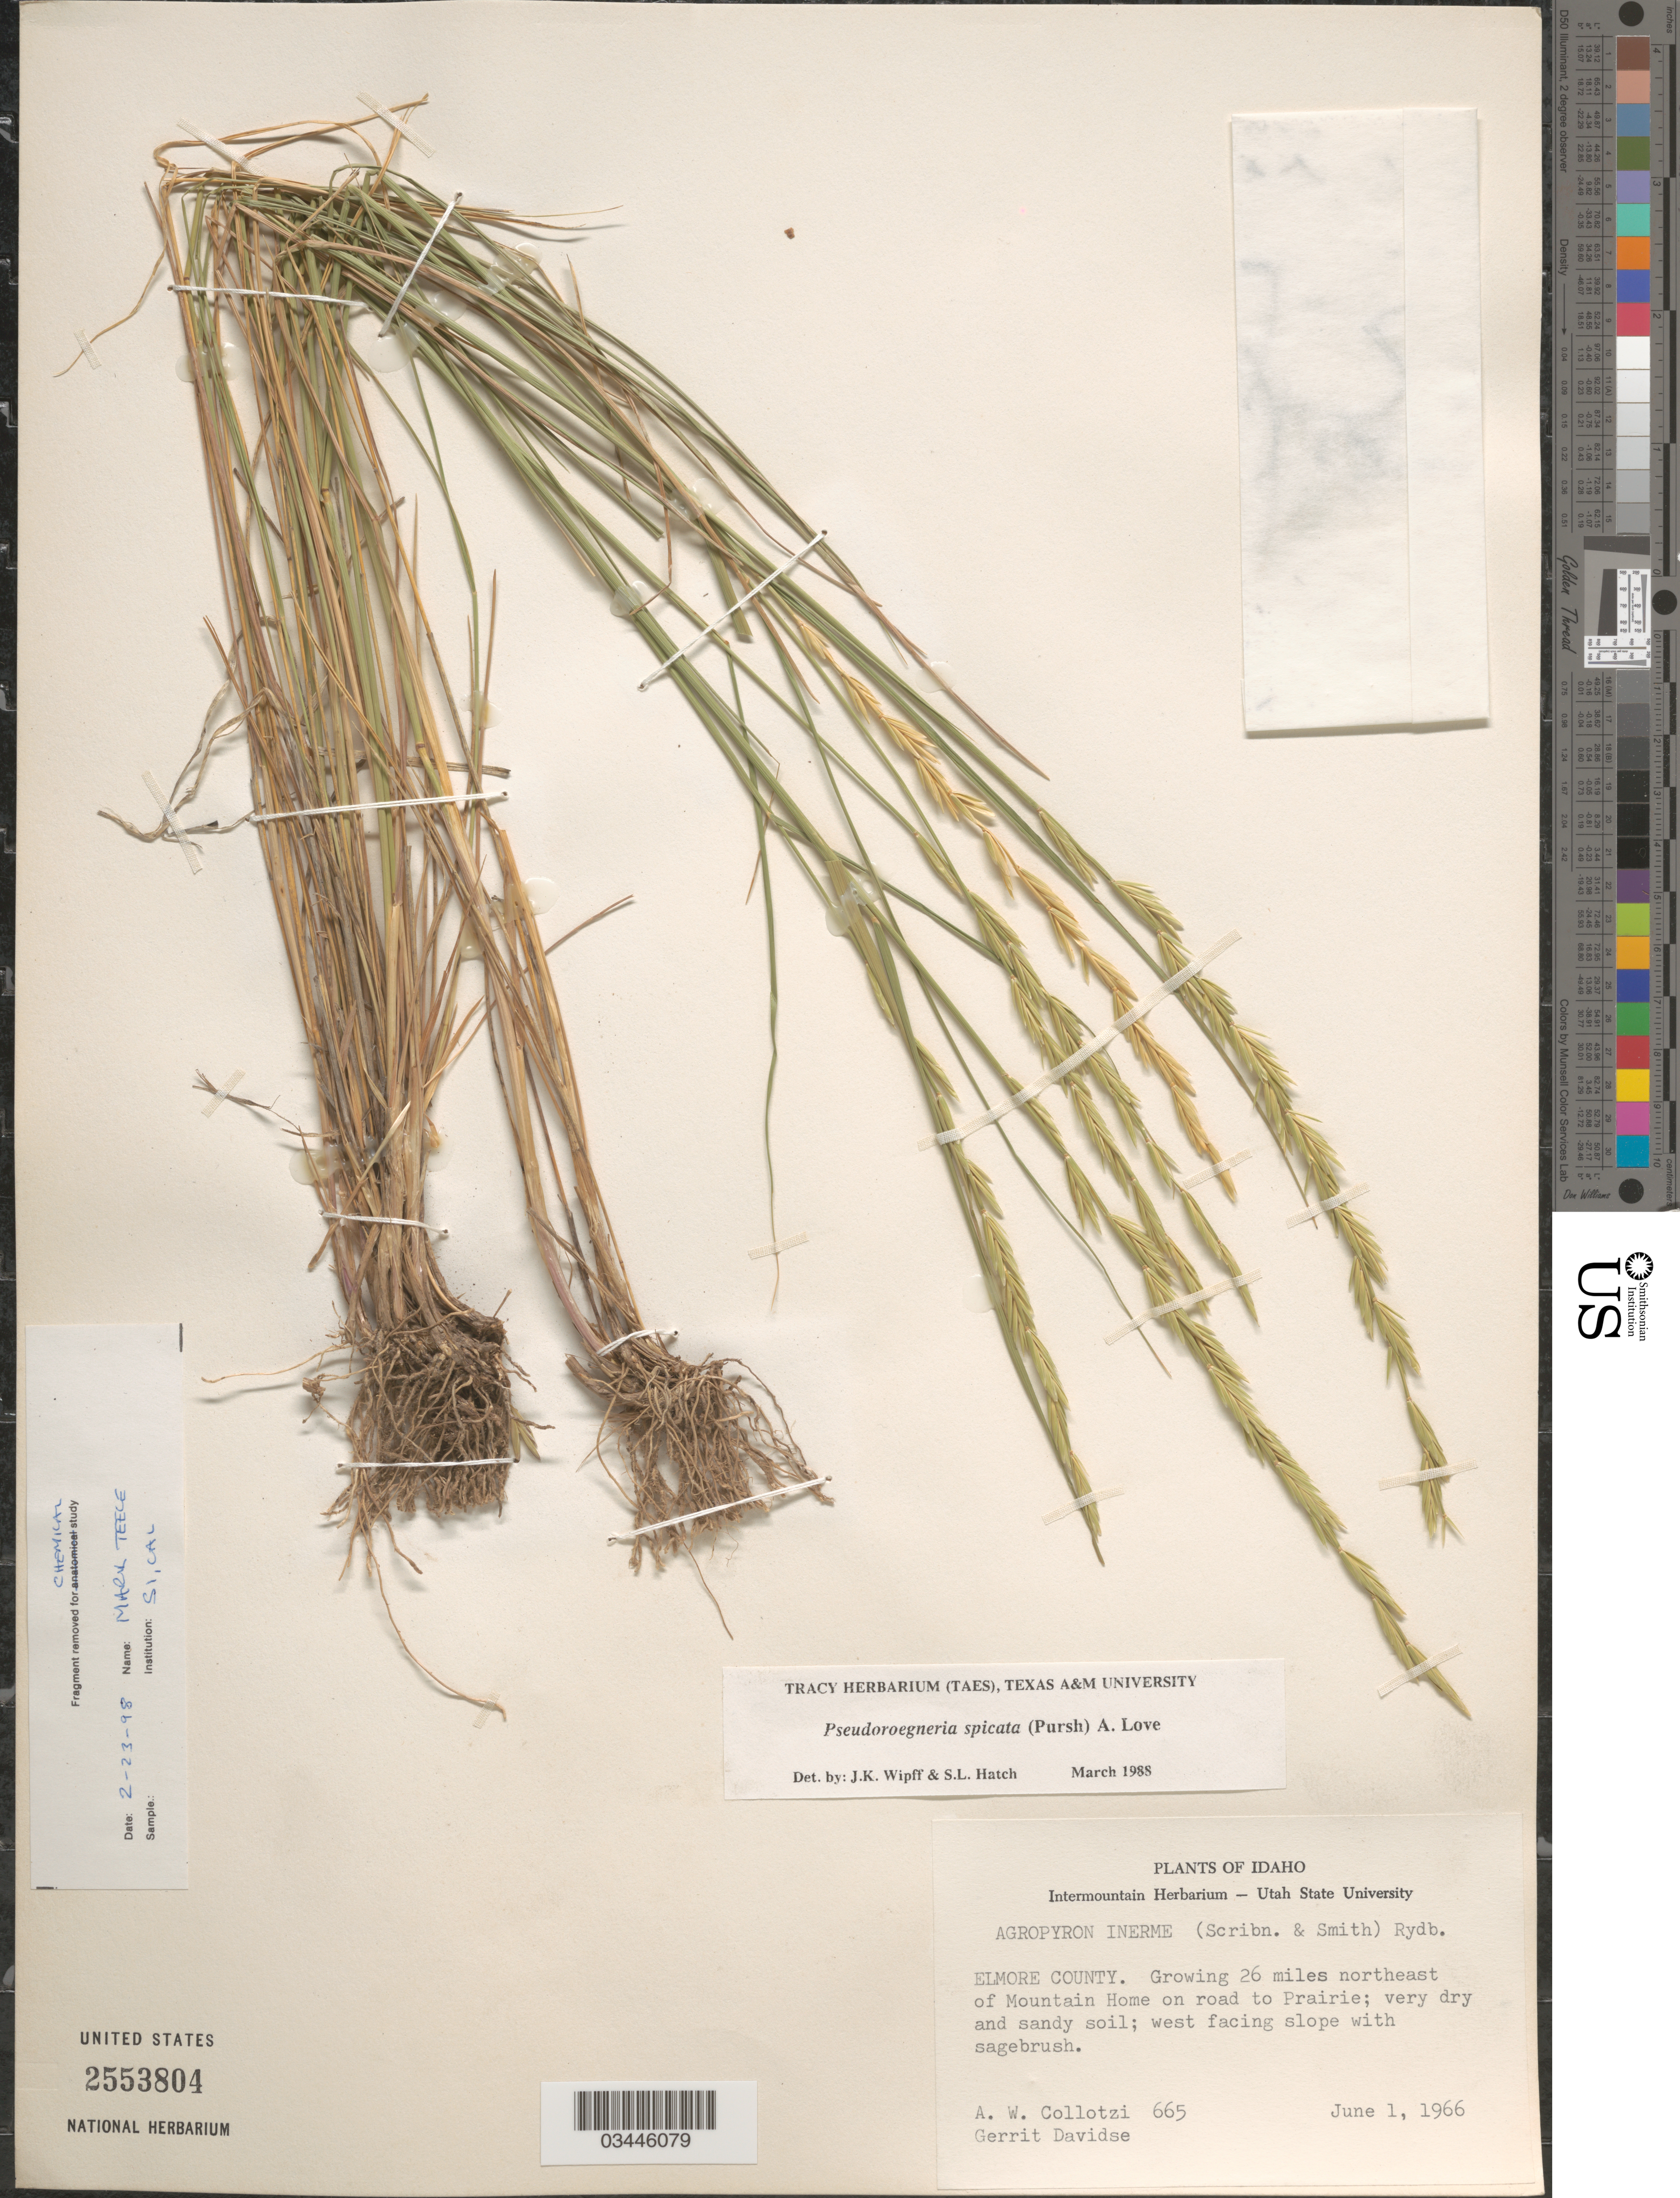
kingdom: Plantae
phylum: Tracheophyta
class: Liliopsida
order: Poales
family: Poaceae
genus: Pseudoroegneria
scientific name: Pseudoroegneria spicata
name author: (Pursh) Á. Löve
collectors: A. W. Collotzi & G. Davidse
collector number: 665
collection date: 1966-06-01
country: United States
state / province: Idaho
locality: Elmore County. Growing 26 miles northeast of Mountain Home on road to Prairie; west facing slope with sagebrush.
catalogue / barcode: US 2553804